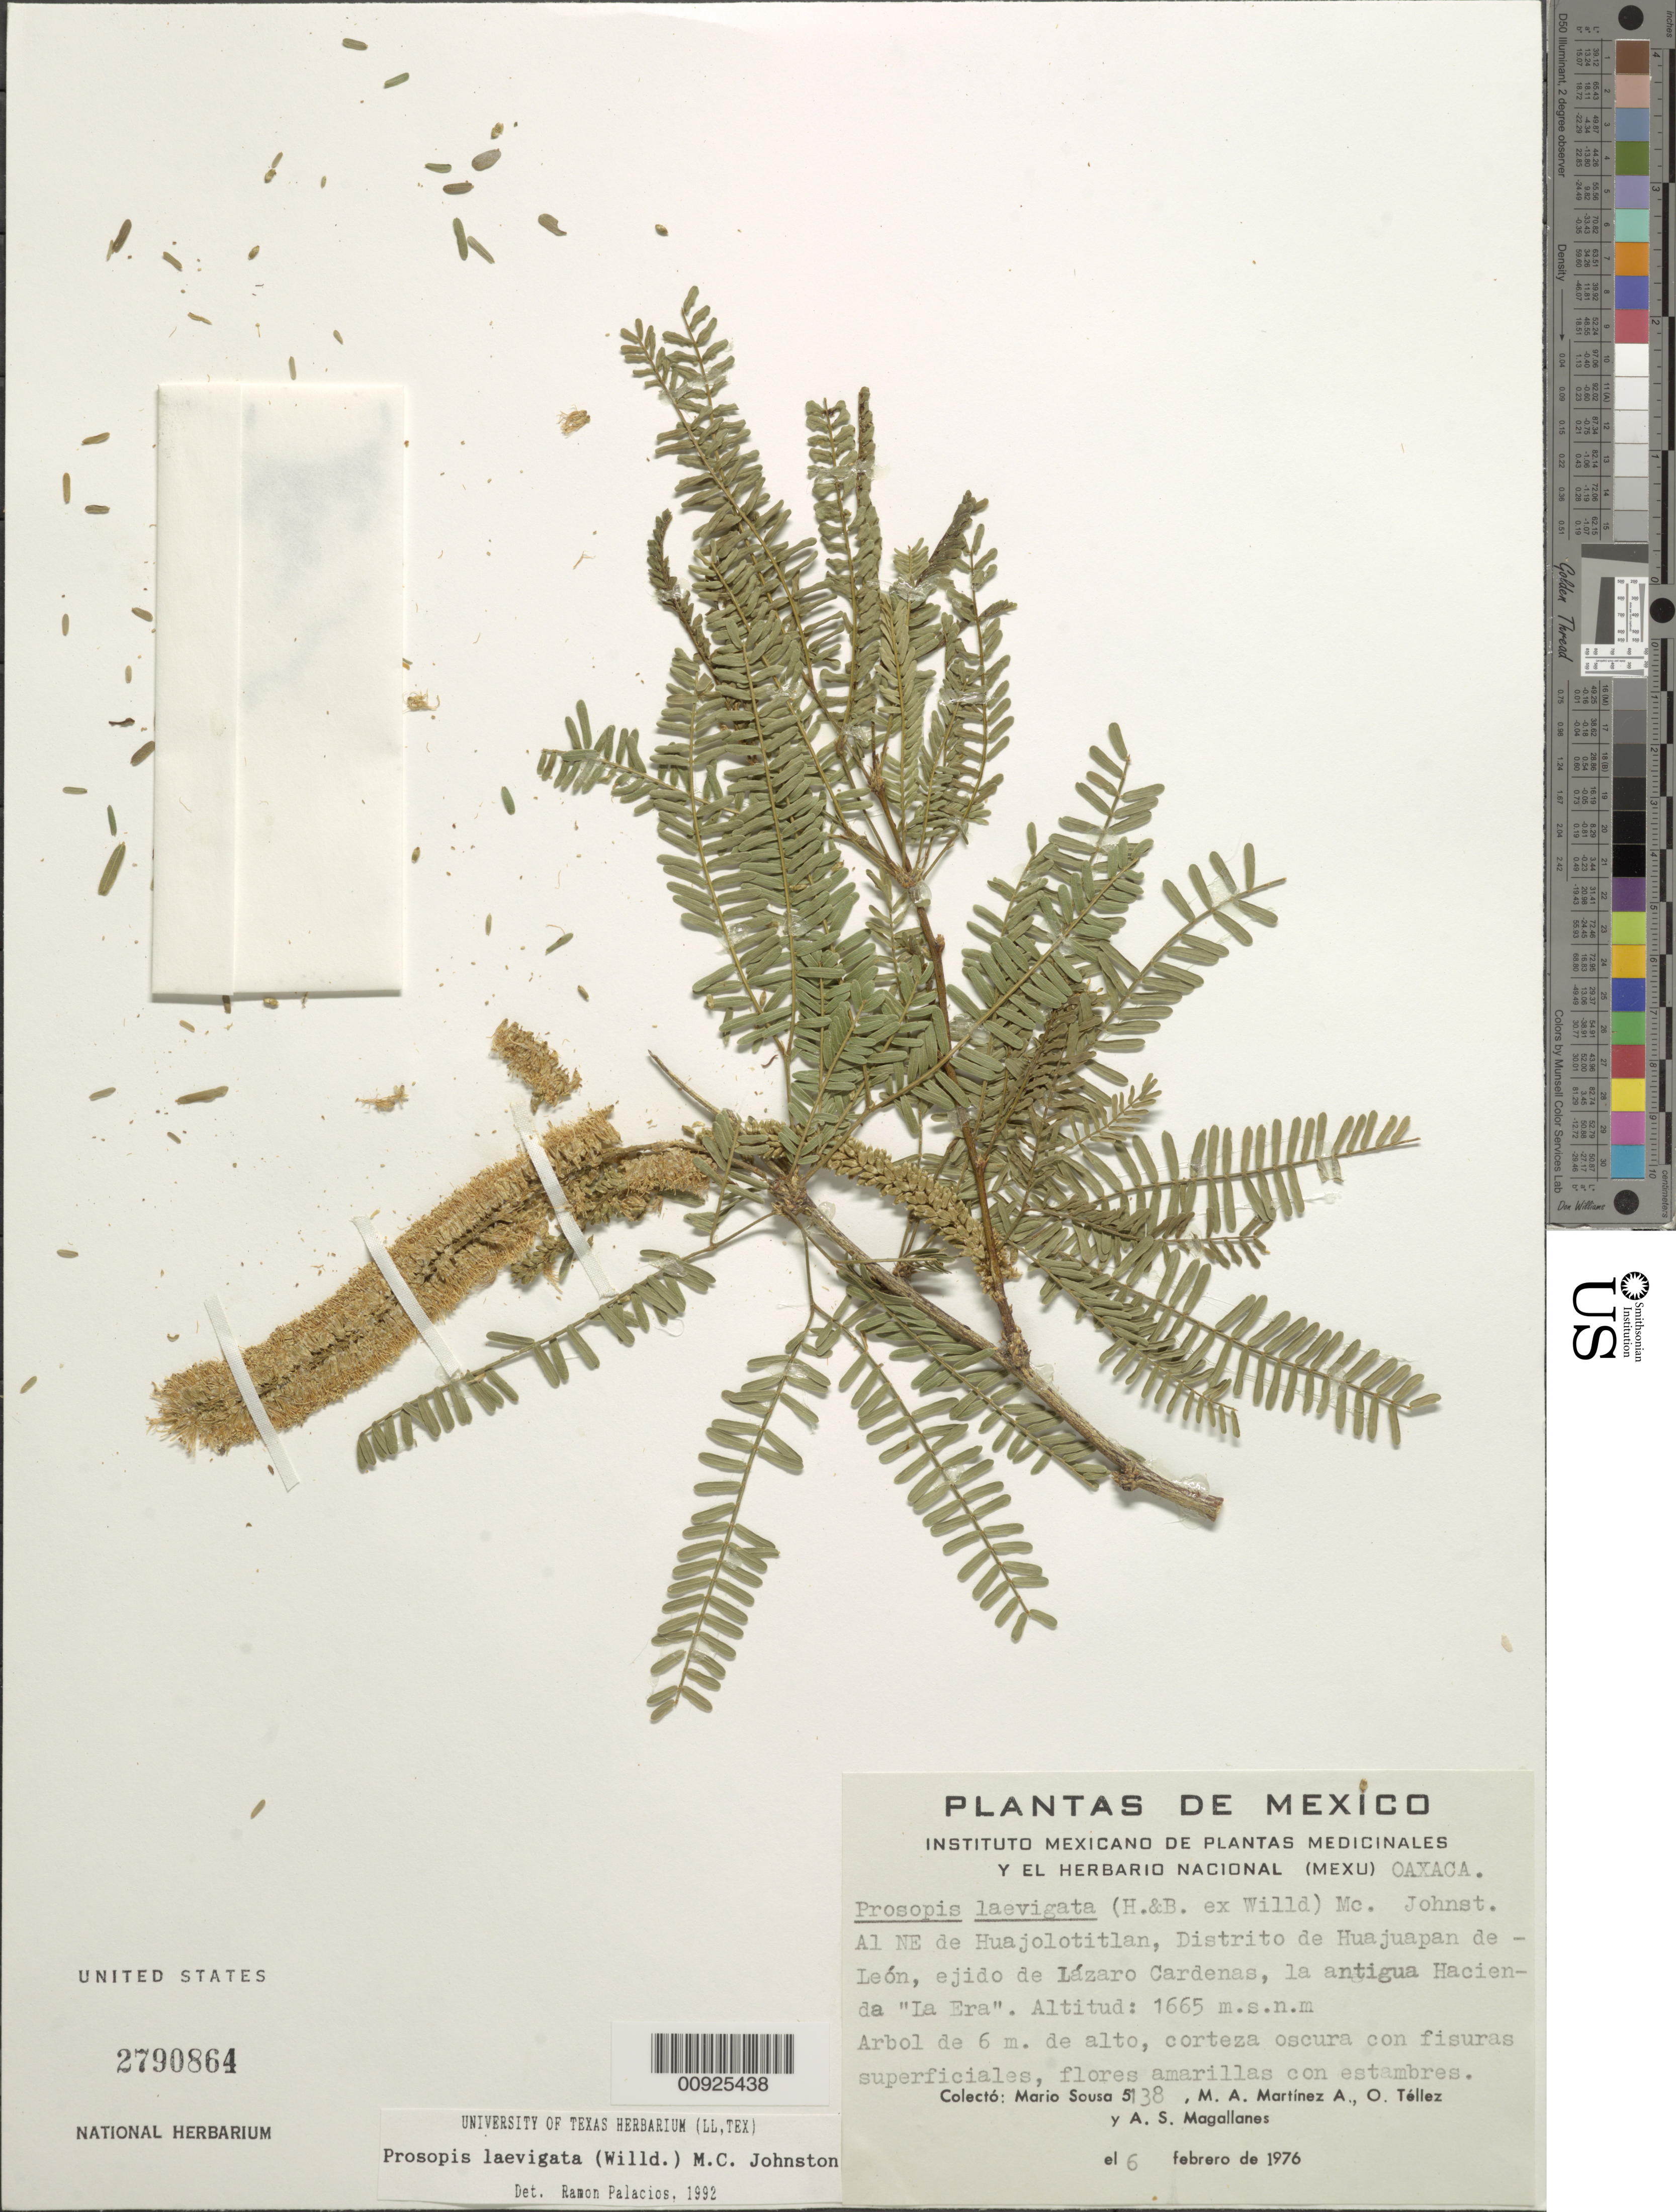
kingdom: Plantae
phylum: Tracheophyta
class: Magnoliopsida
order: Fabales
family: Fabaceae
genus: Neltuma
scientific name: Neltuma laevigata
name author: (Humb. & Bonpl. ex Willd.) Britton & Rose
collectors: M. Sousa S., M. A. Martínez Alfaro, O. Téllez V. & A. Magallanes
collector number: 5138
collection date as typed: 06 Feb 1976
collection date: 1976-02-06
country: Mexico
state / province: Oaxaca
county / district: Huajuapan de León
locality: Al NE de Huajolotitlan, Distrito de Huajuapan de León, ejido de Lázaro Cardenas, la antigua Hacienda "La Era".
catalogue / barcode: US 2790864